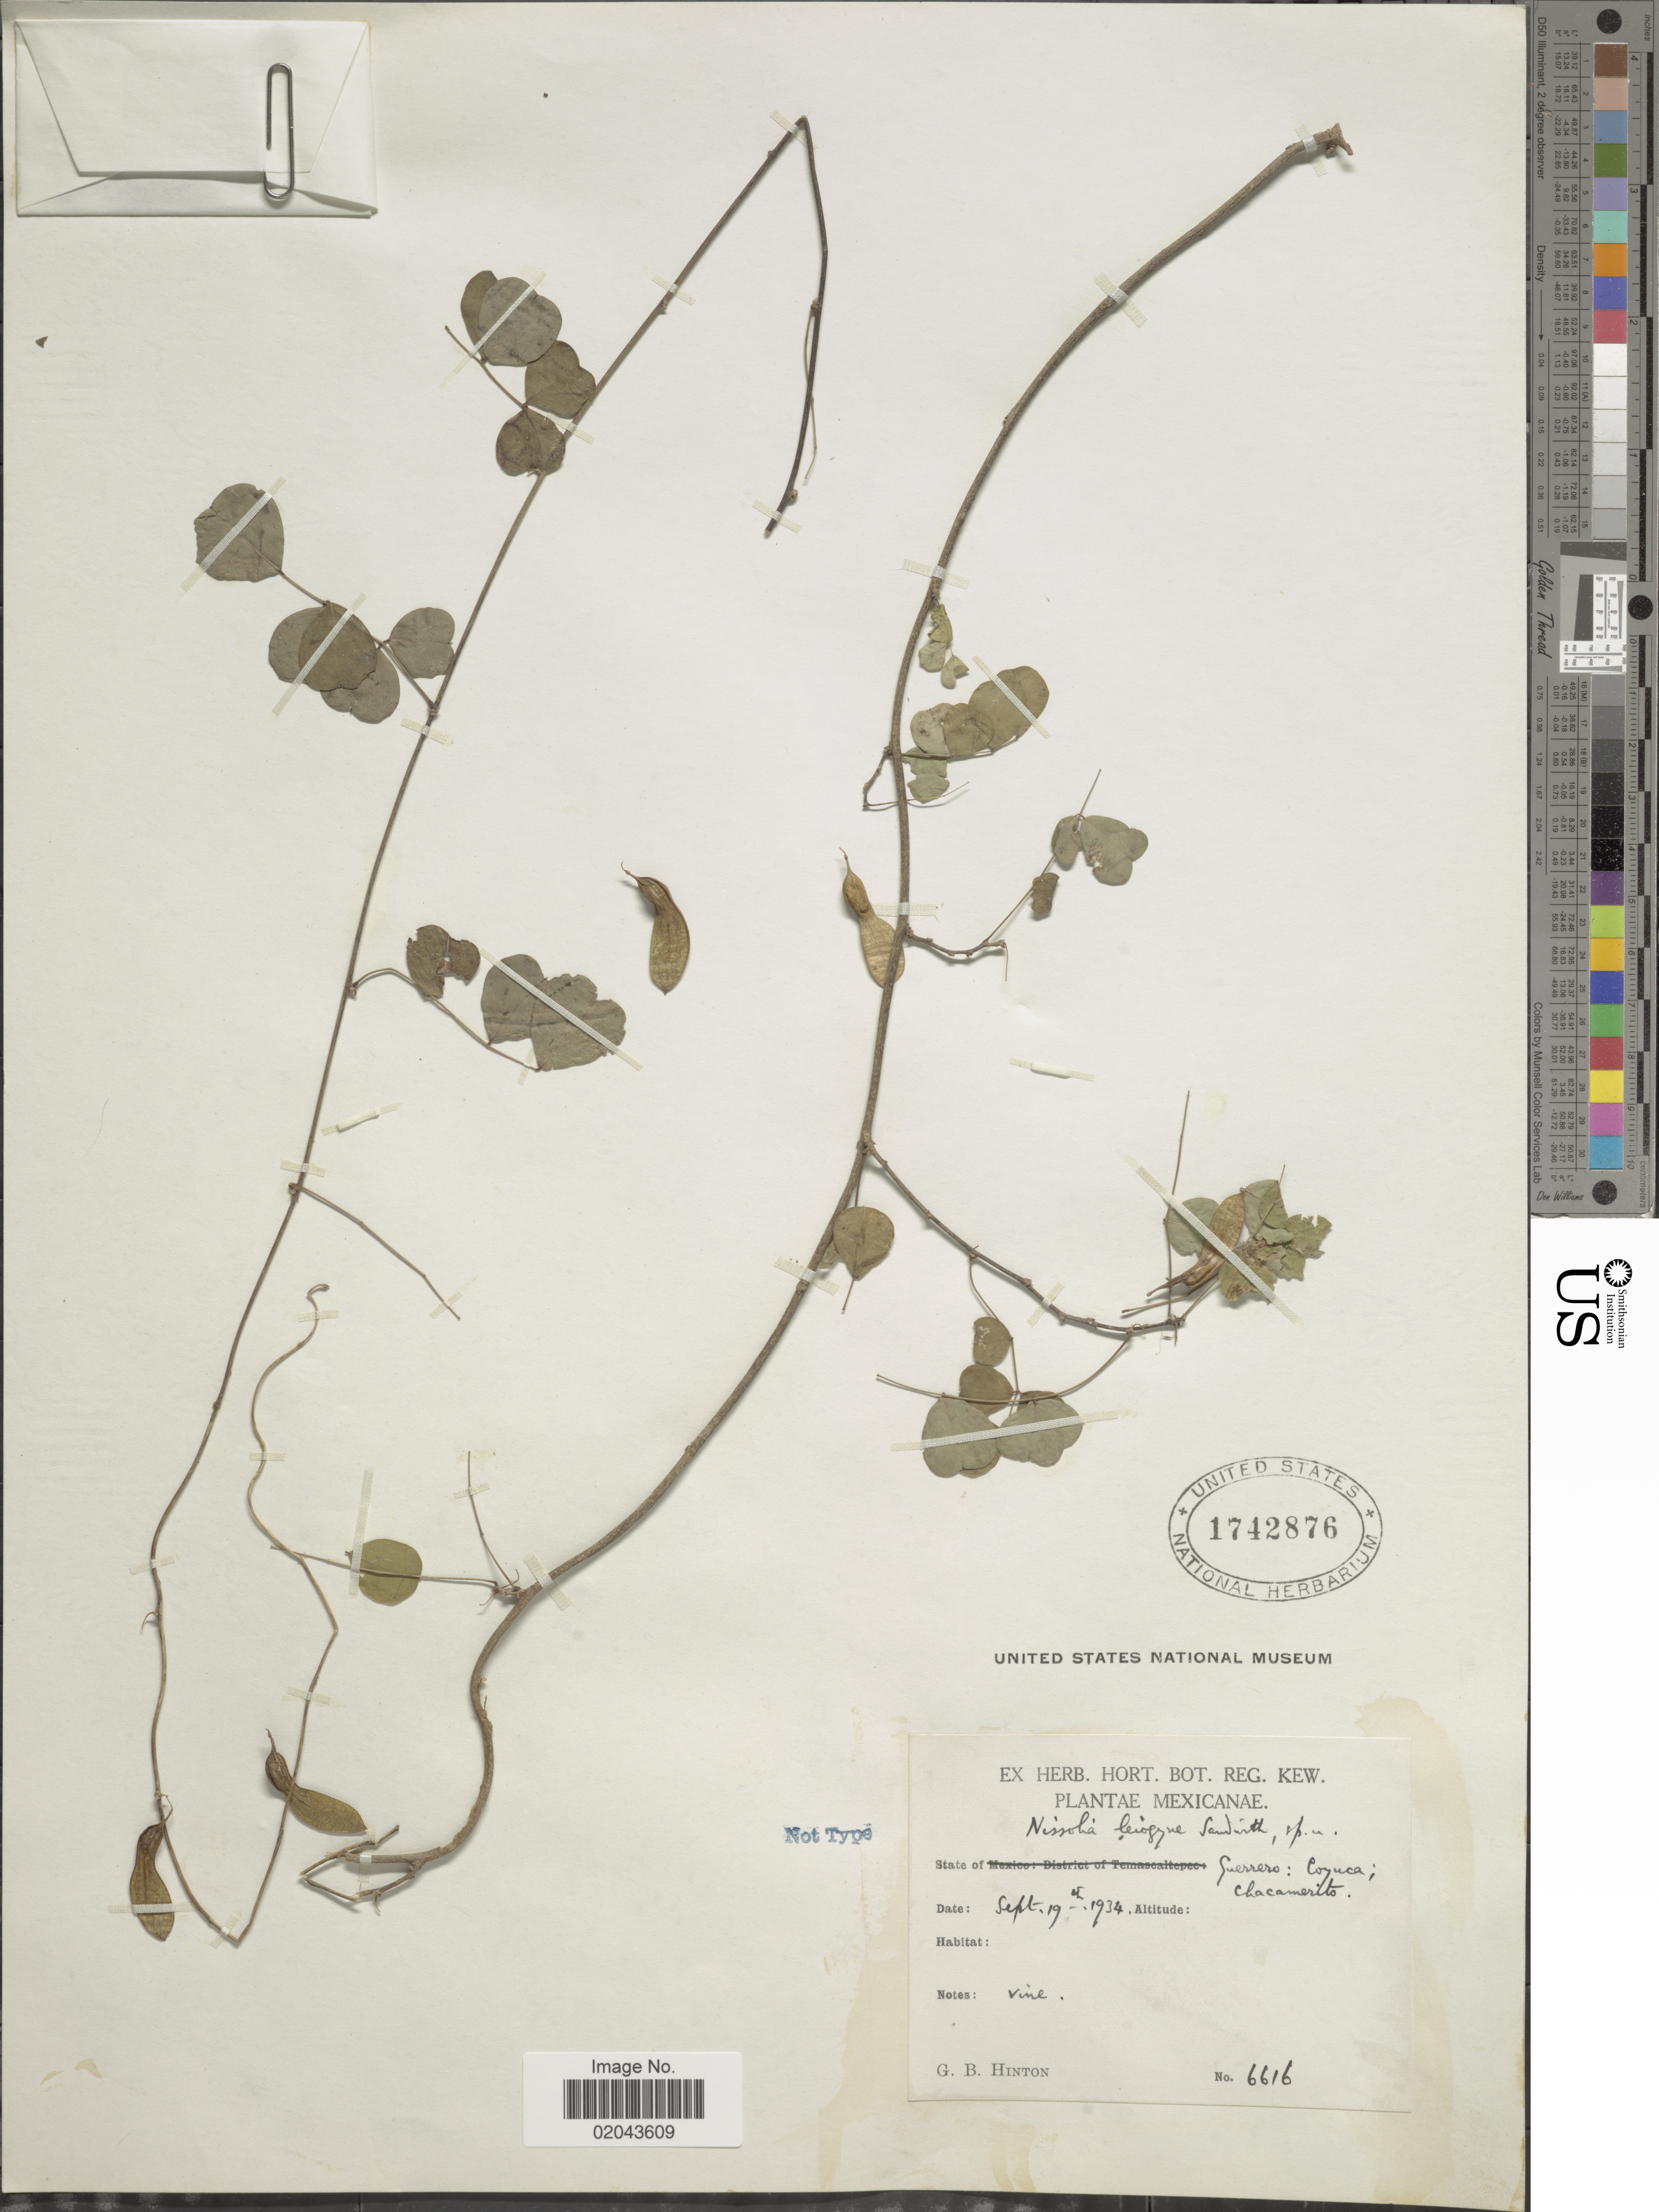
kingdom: Plantae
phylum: Tracheophyta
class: Magnoliopsida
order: Fabales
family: Fabaceae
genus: Nissolia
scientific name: Nissolia leiogyne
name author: Sandwith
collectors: G. B. Hinton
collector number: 6616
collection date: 1934-09-19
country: Mexico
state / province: Guerrero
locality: Coyuca; Chacamerito.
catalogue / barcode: US 1742876